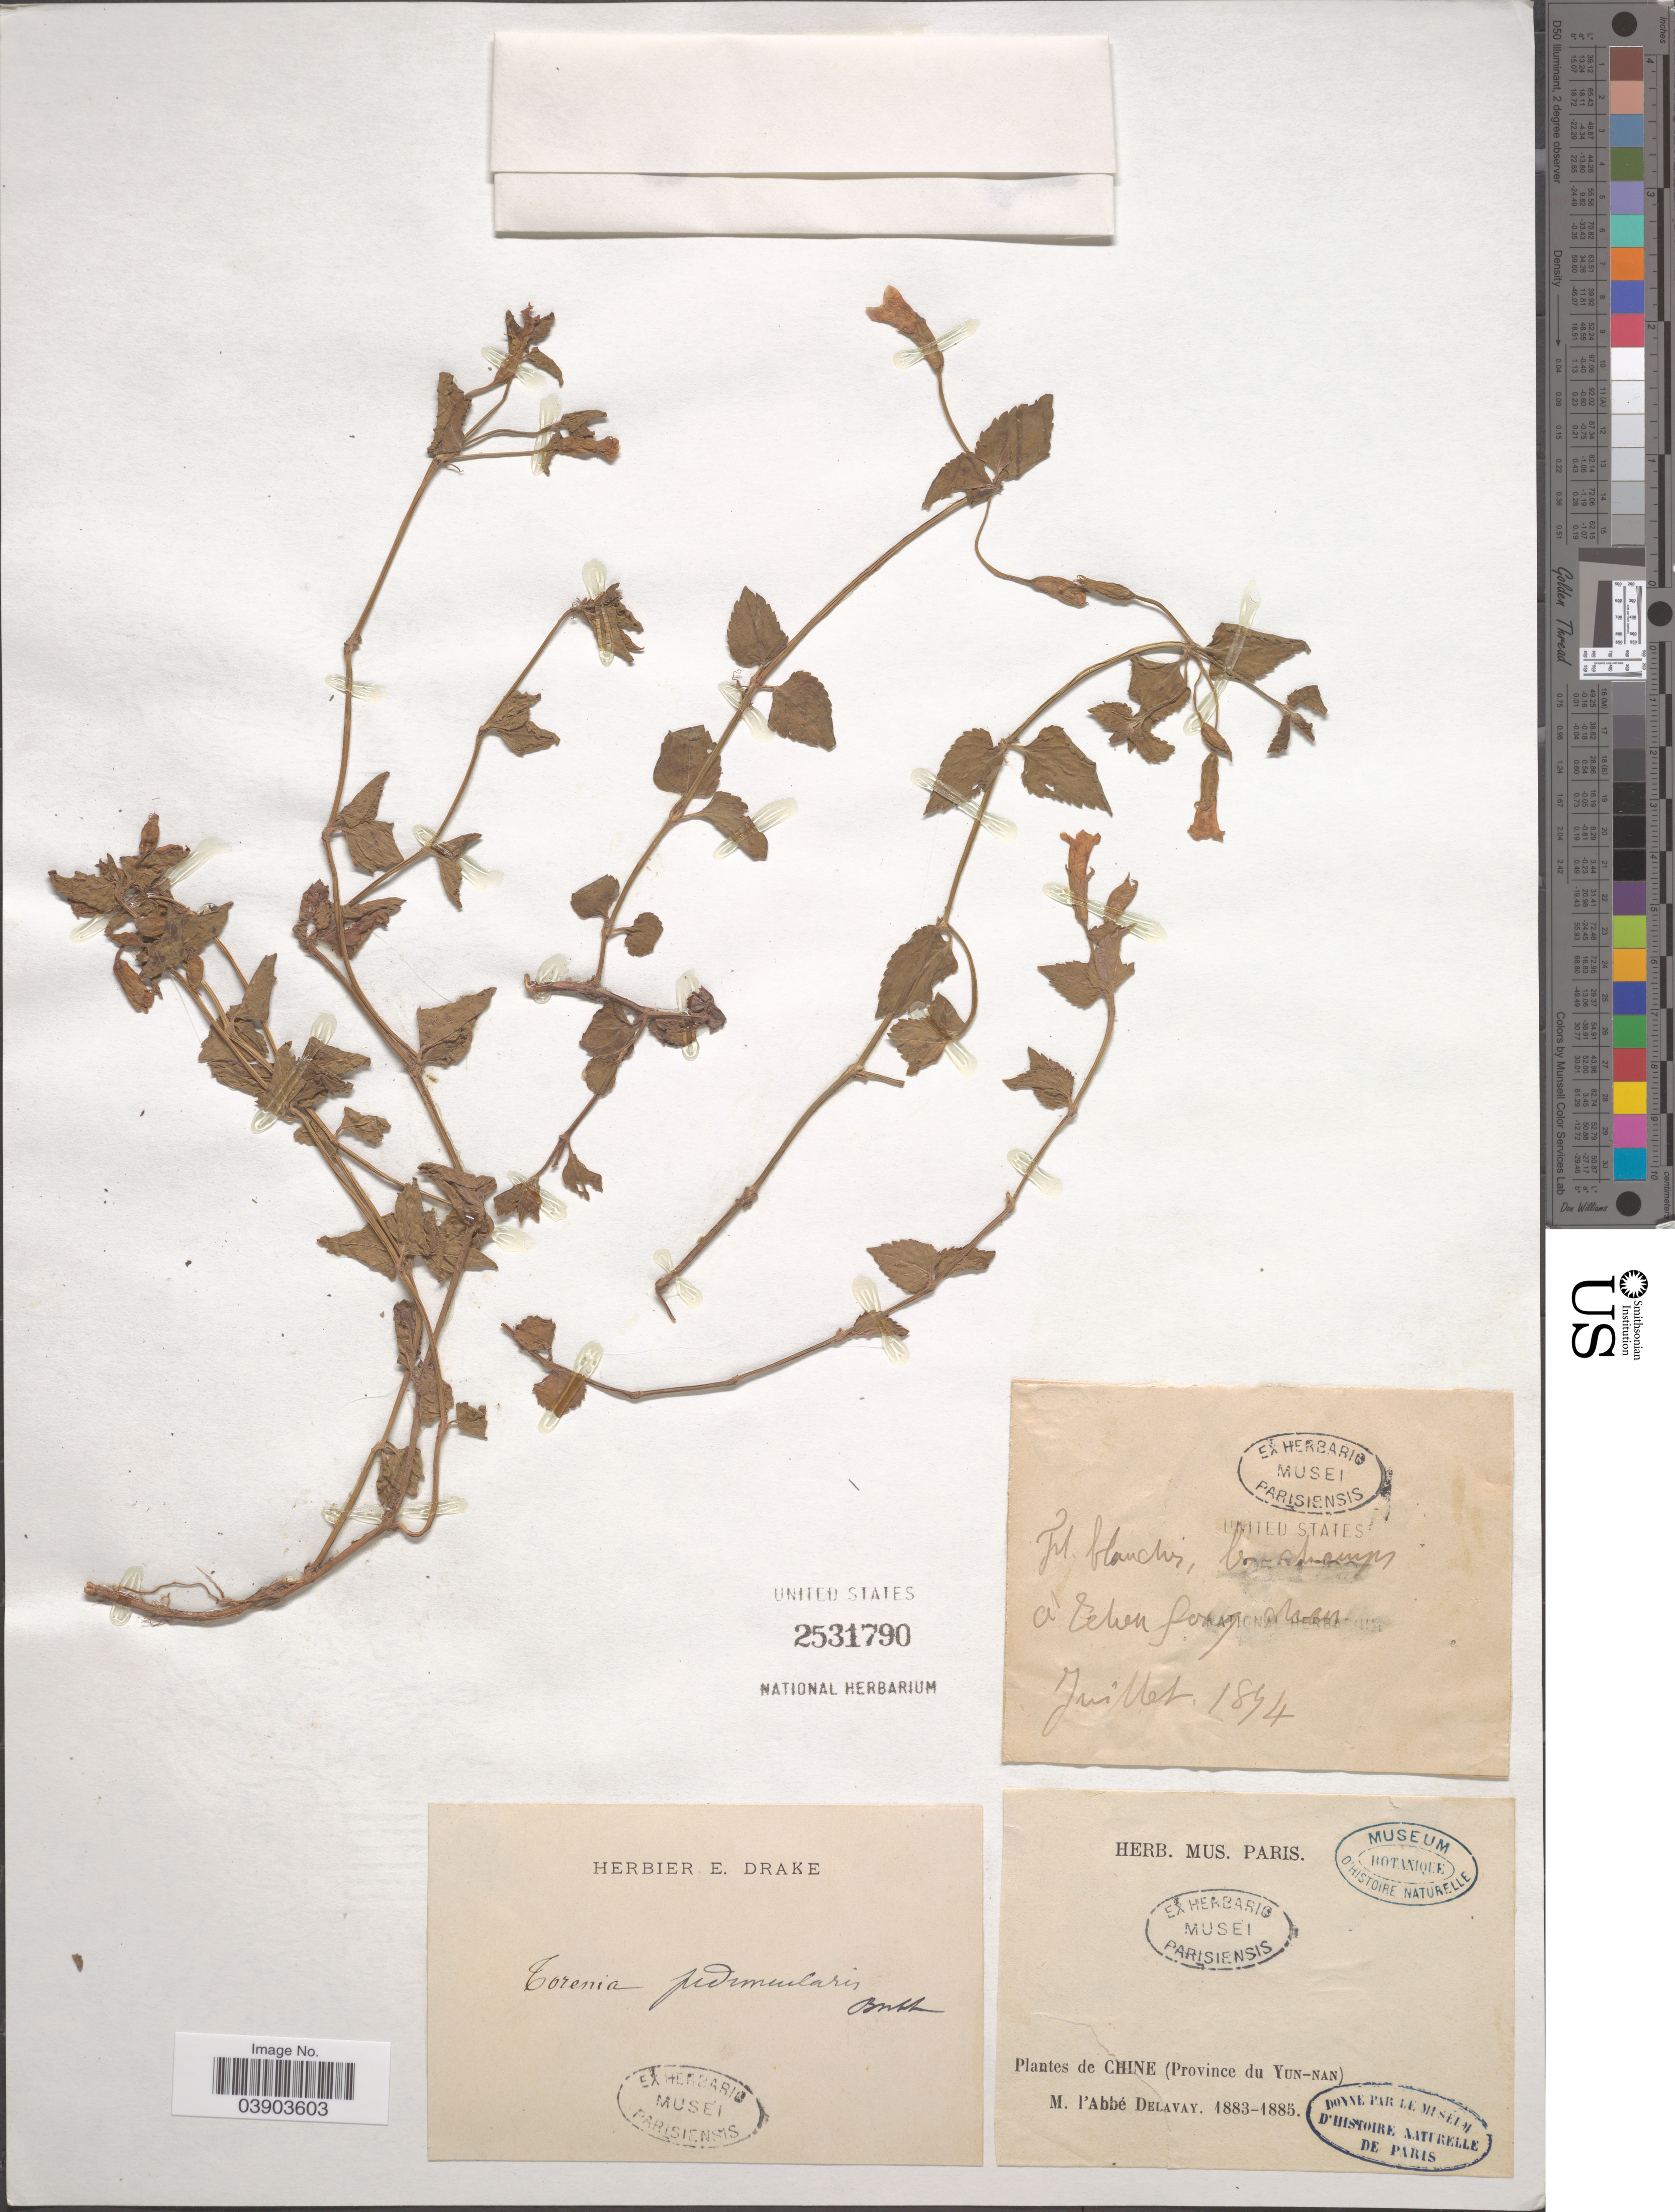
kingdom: Plantae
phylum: Tracheophyta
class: Magnoliopsida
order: Lamiales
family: Linderniaceae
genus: Torenia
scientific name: Torenia peduncularis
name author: Benth.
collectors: P. Delavay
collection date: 1894-07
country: China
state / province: Yunnan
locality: À Tchen Song Men. [interpreted]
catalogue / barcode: US 2531790